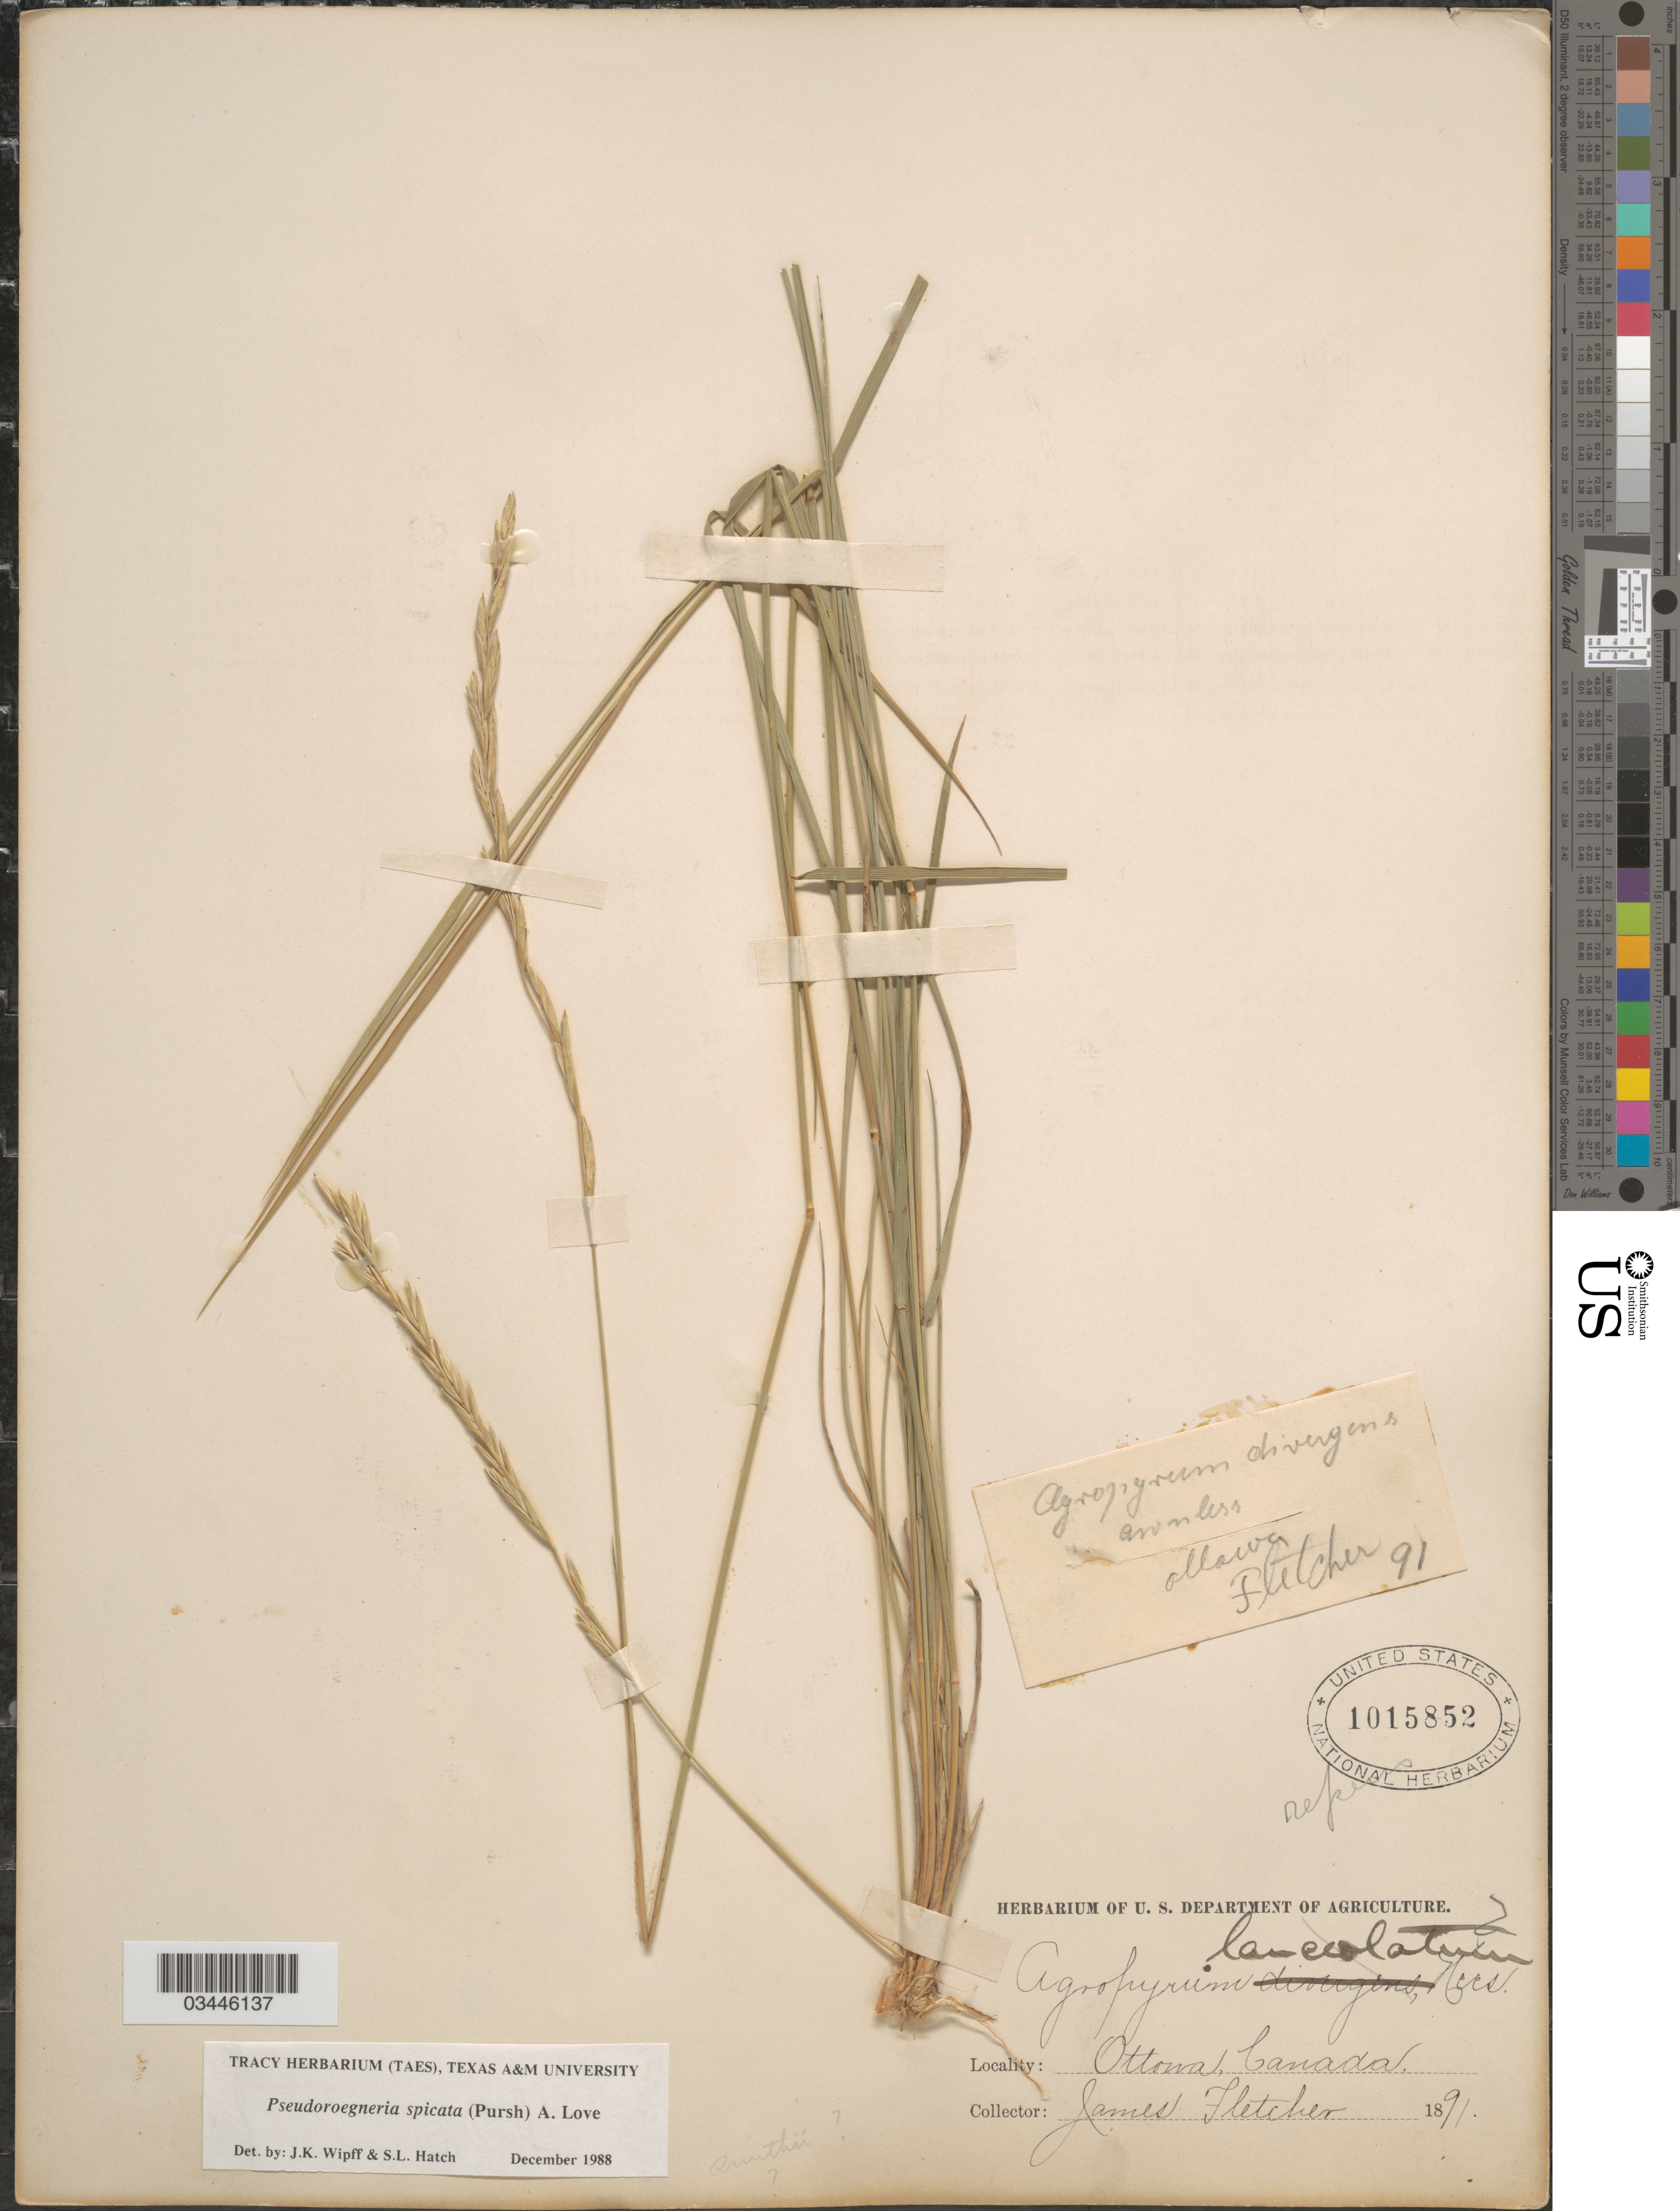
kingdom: Plantae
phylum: Tracheophyta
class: Liliopsida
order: Poales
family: Poaceae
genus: Pseudoroegneria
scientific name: Pseudoroegneria spicata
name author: (Pursh) Á. Löve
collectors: J. Fletcher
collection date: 1891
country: Canada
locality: Ottawa.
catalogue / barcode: US 1015852